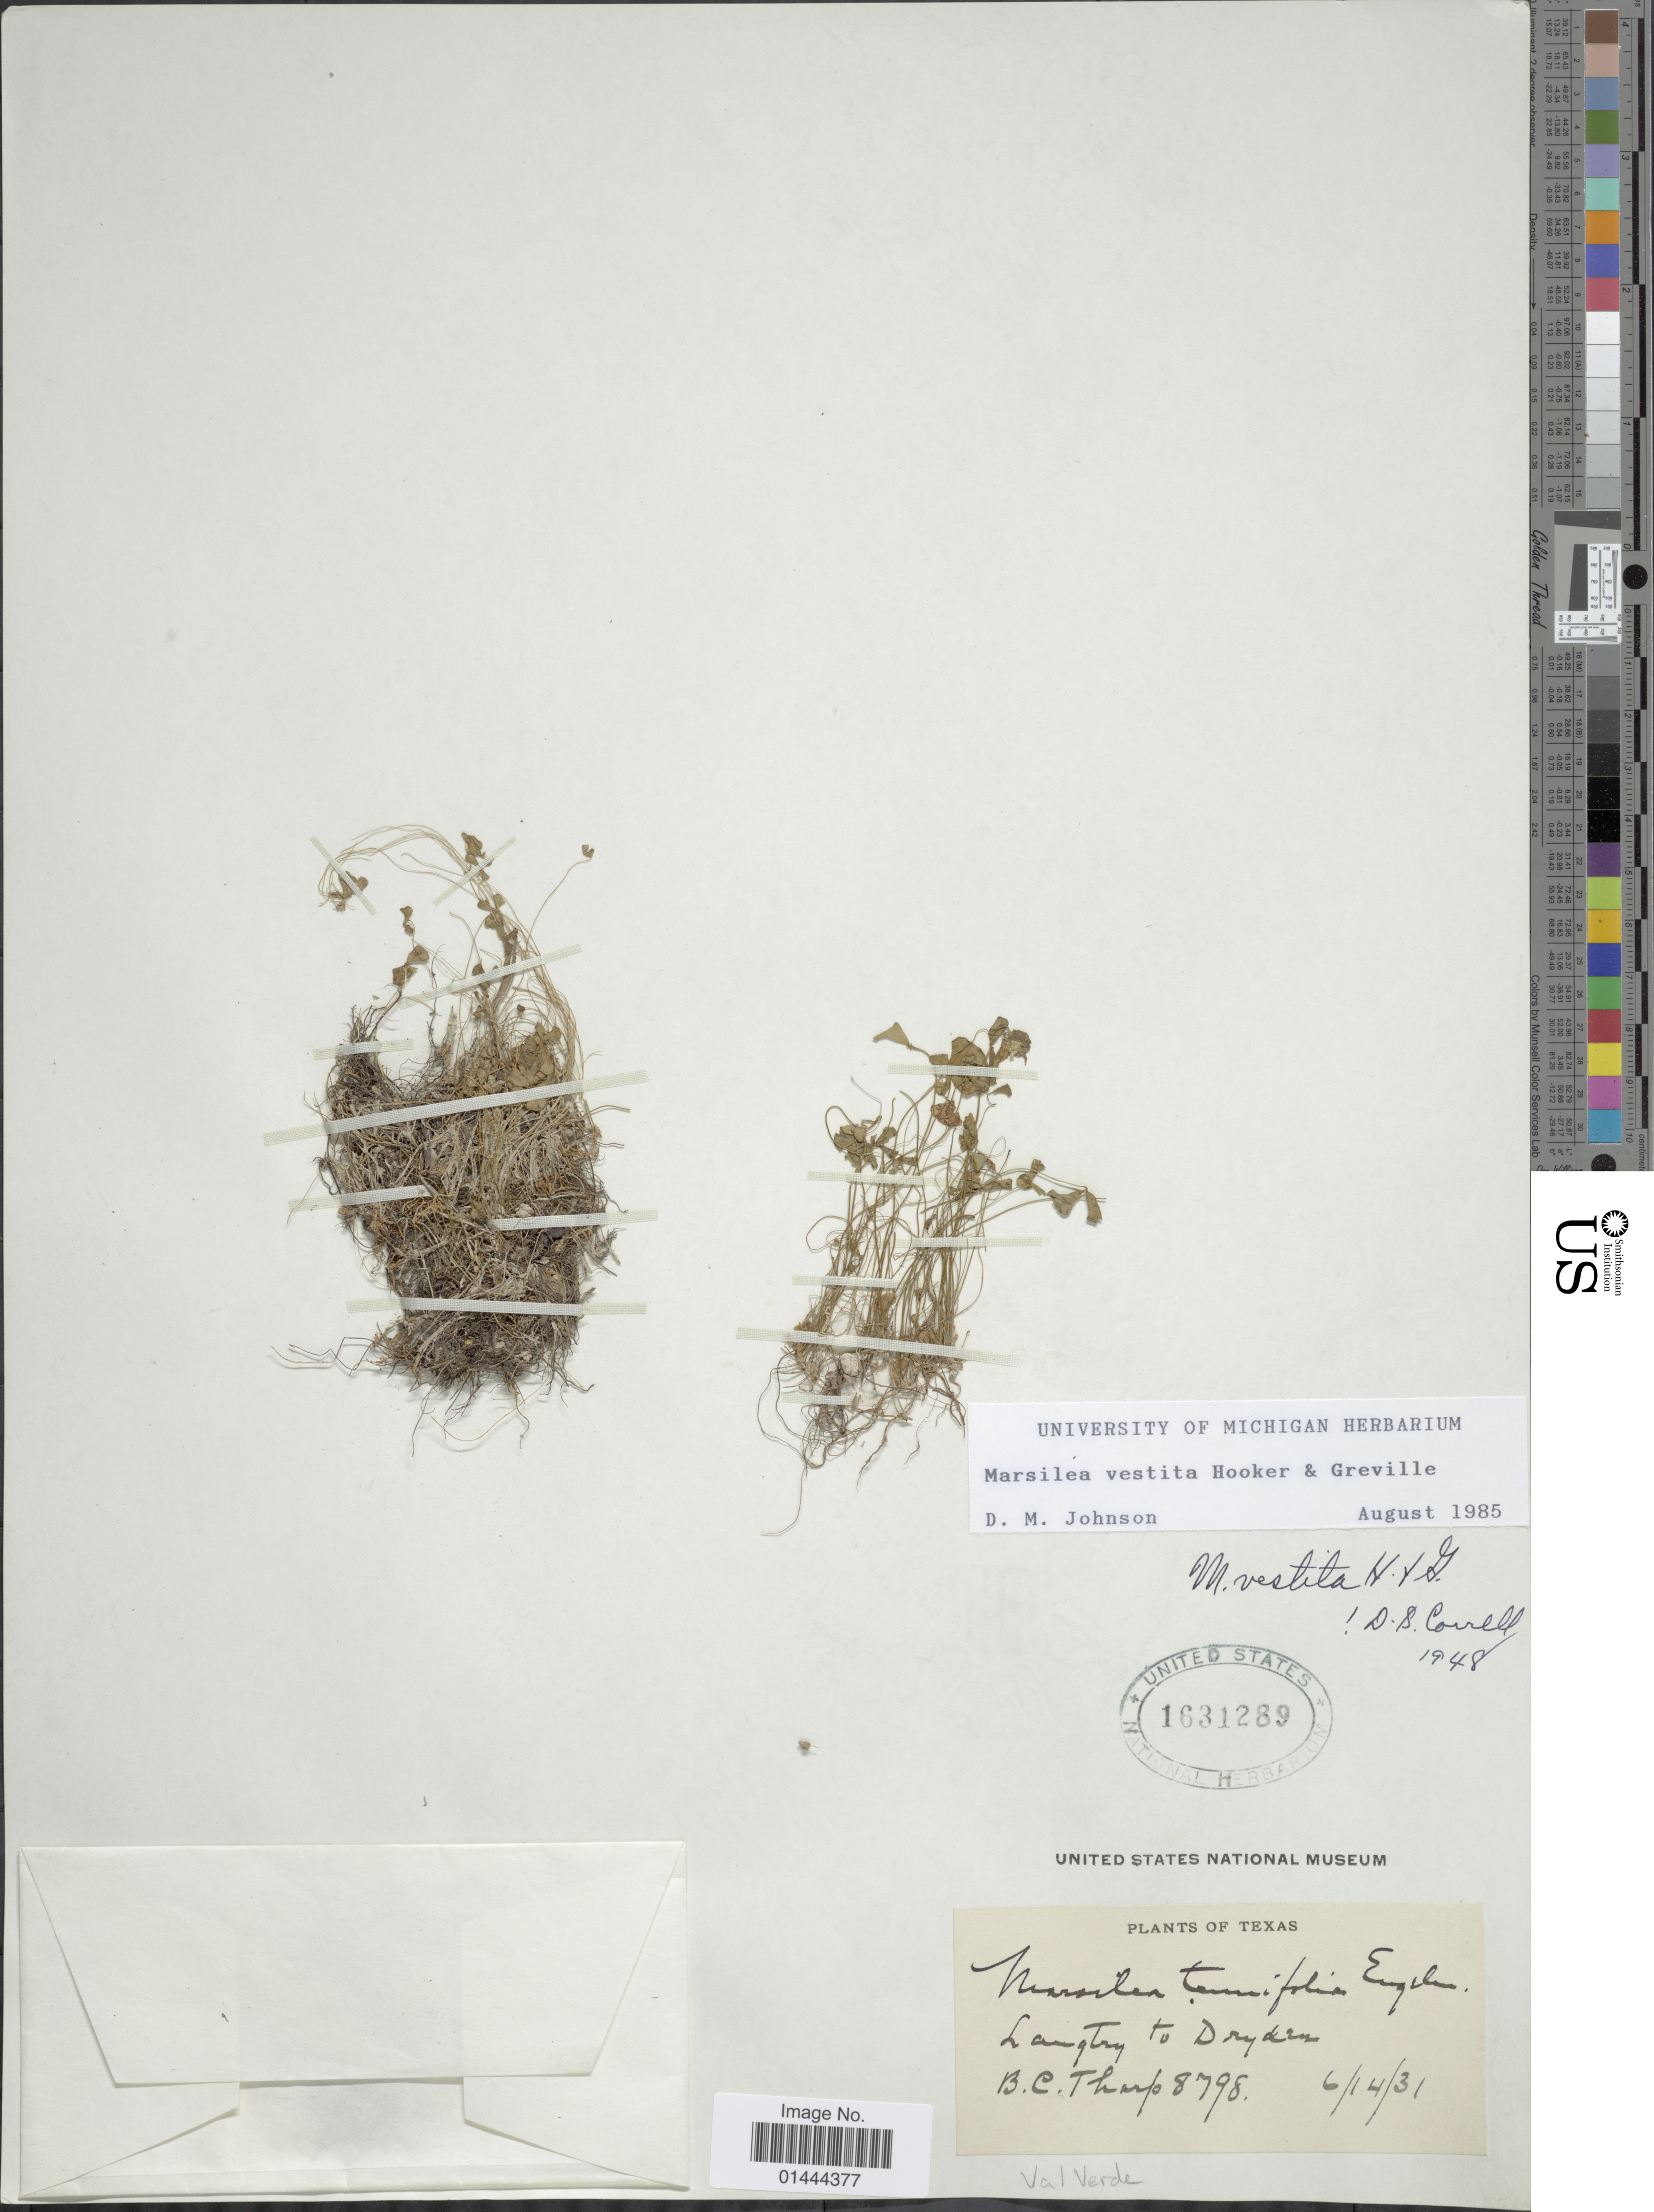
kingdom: Plantae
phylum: Tracheophyta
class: Polypodiopsida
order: Salviniales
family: Marsileaceae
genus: Marsilea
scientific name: Marsilea vestita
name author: Hook. & Grev.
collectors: B. C. Tharp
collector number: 8798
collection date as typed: Transcribed d/m/y: 14/6/31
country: United States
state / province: Texas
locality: Langtry to Dryden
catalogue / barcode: US 1631289